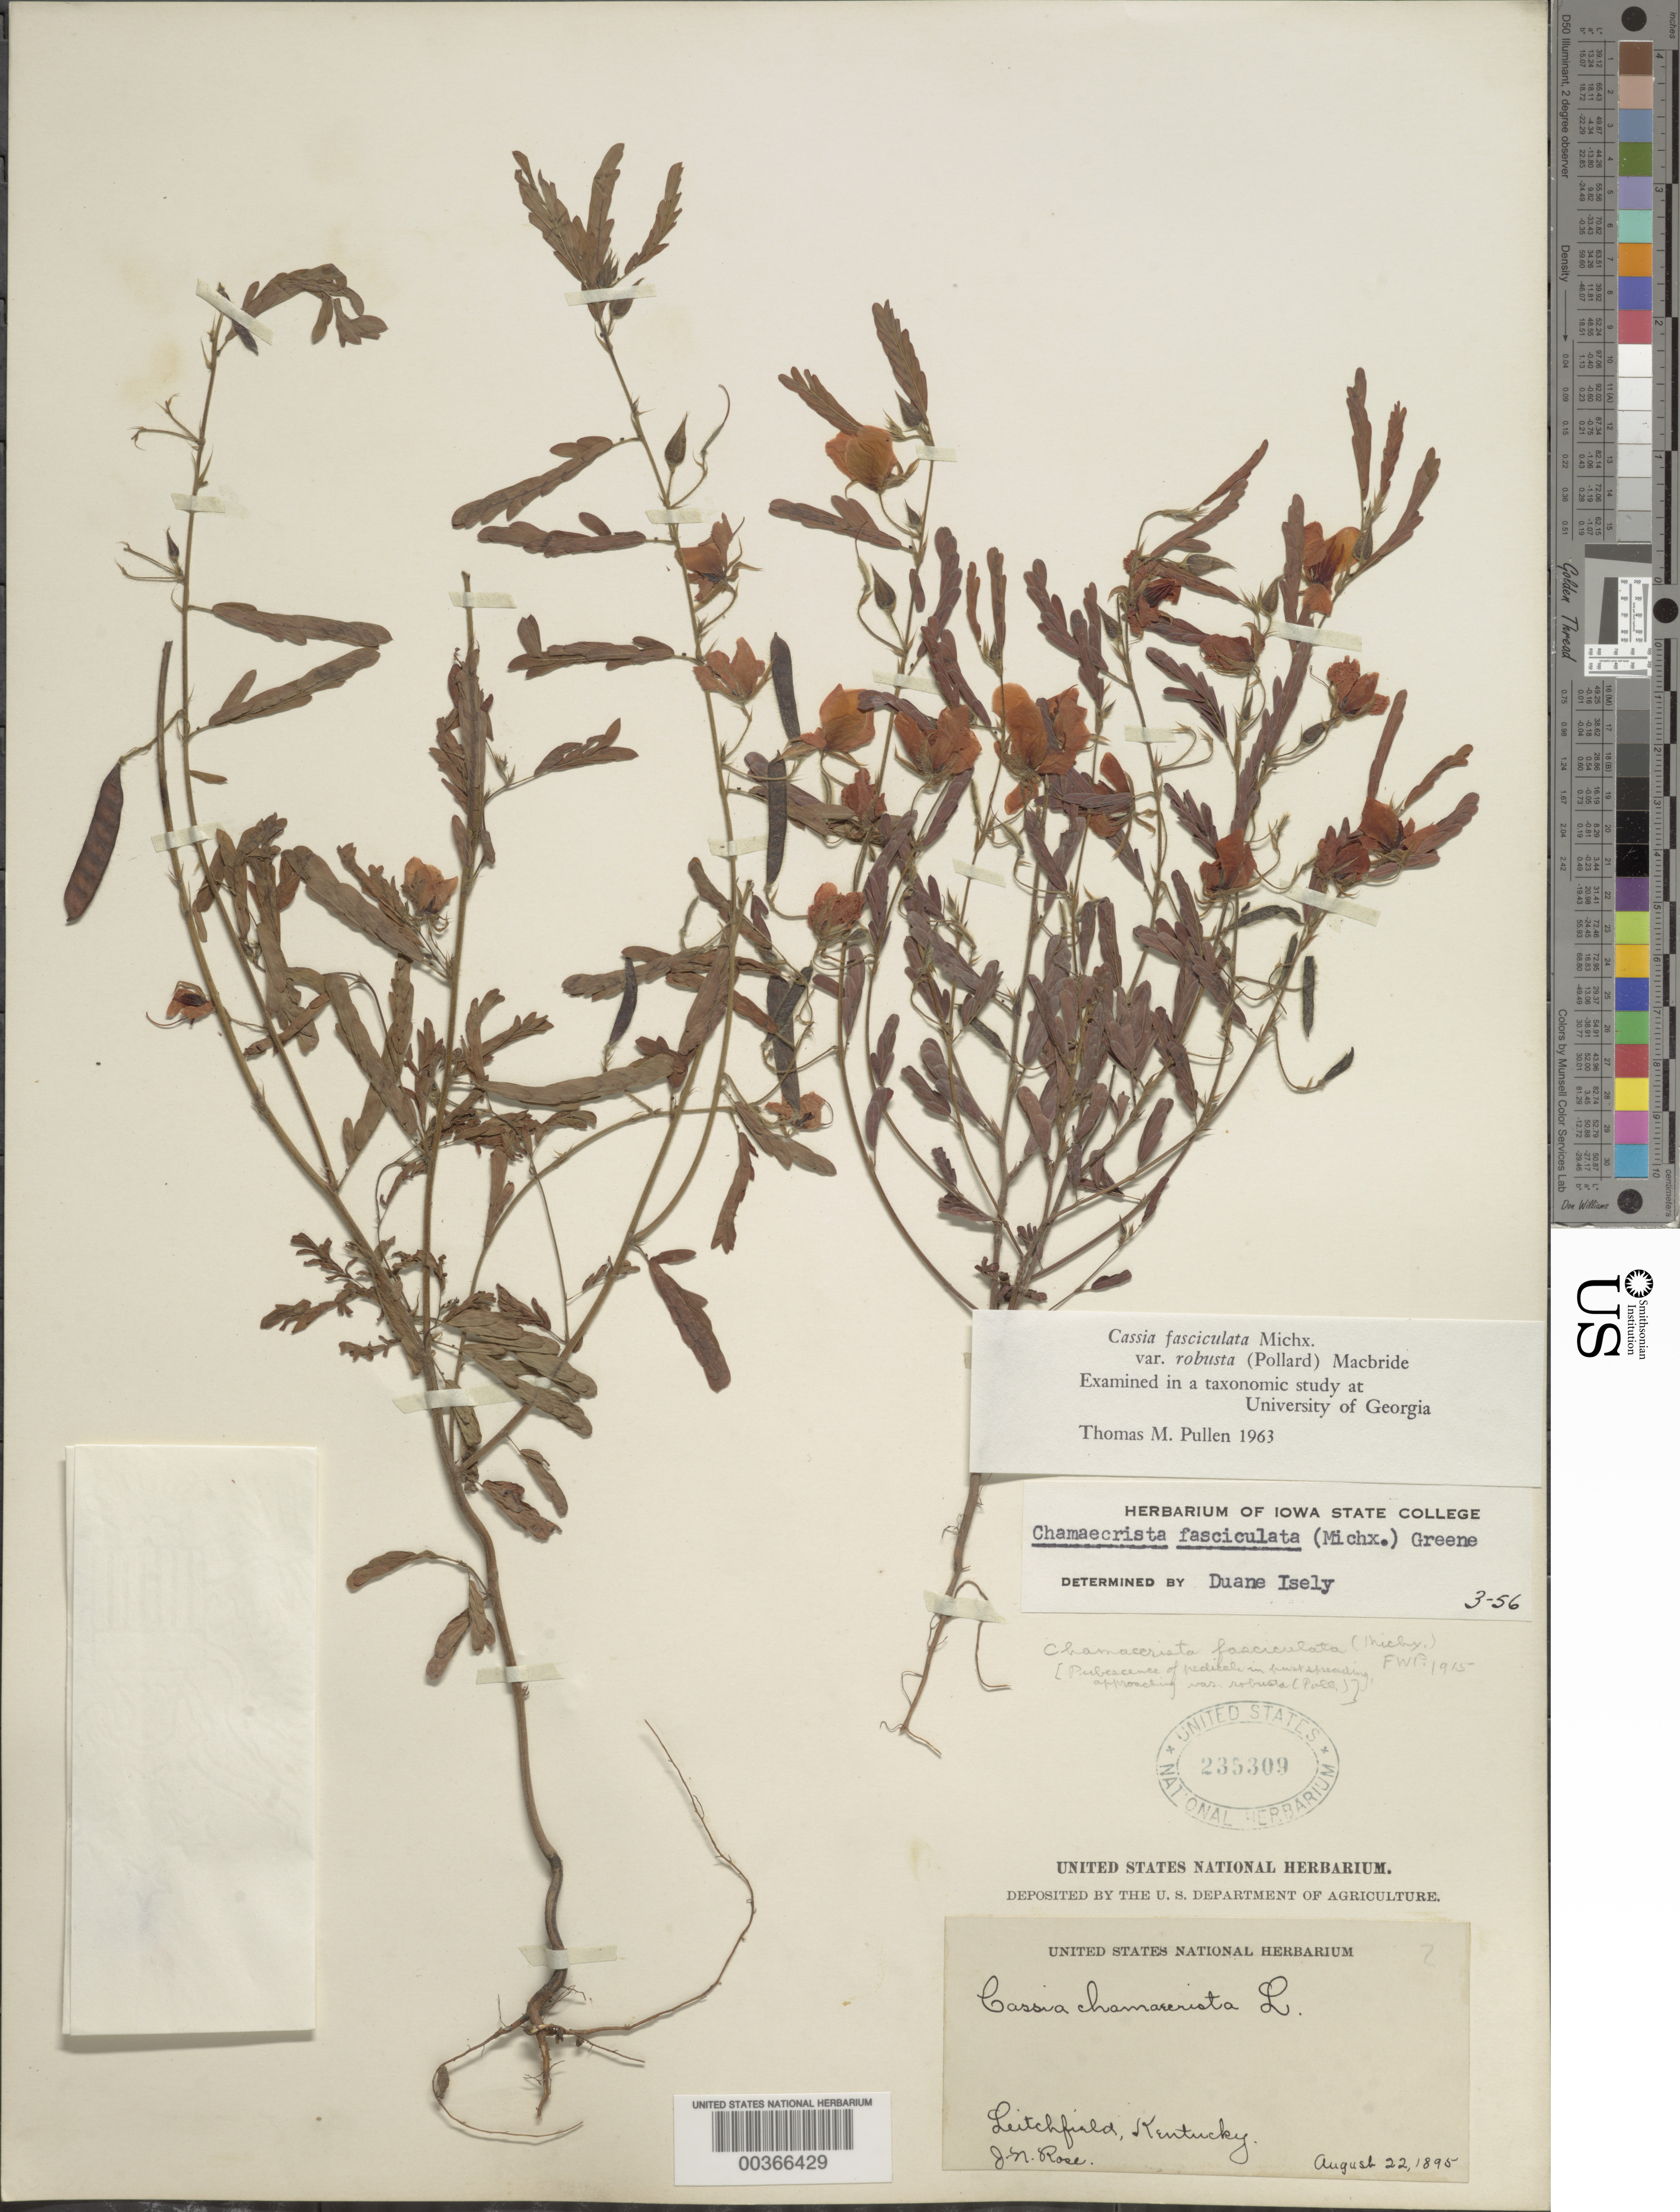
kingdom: Plantae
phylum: Tracheophyta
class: Magnoliopsida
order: Fabales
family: Fabaceae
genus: Chamaecrista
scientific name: Chamaecrista fasciculata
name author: (Michx.) Greene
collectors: J. N. Rose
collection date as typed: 22 Aug 1895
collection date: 1895-08-22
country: United States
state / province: Kentucky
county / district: Grayson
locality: Leitchfield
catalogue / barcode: US 235309